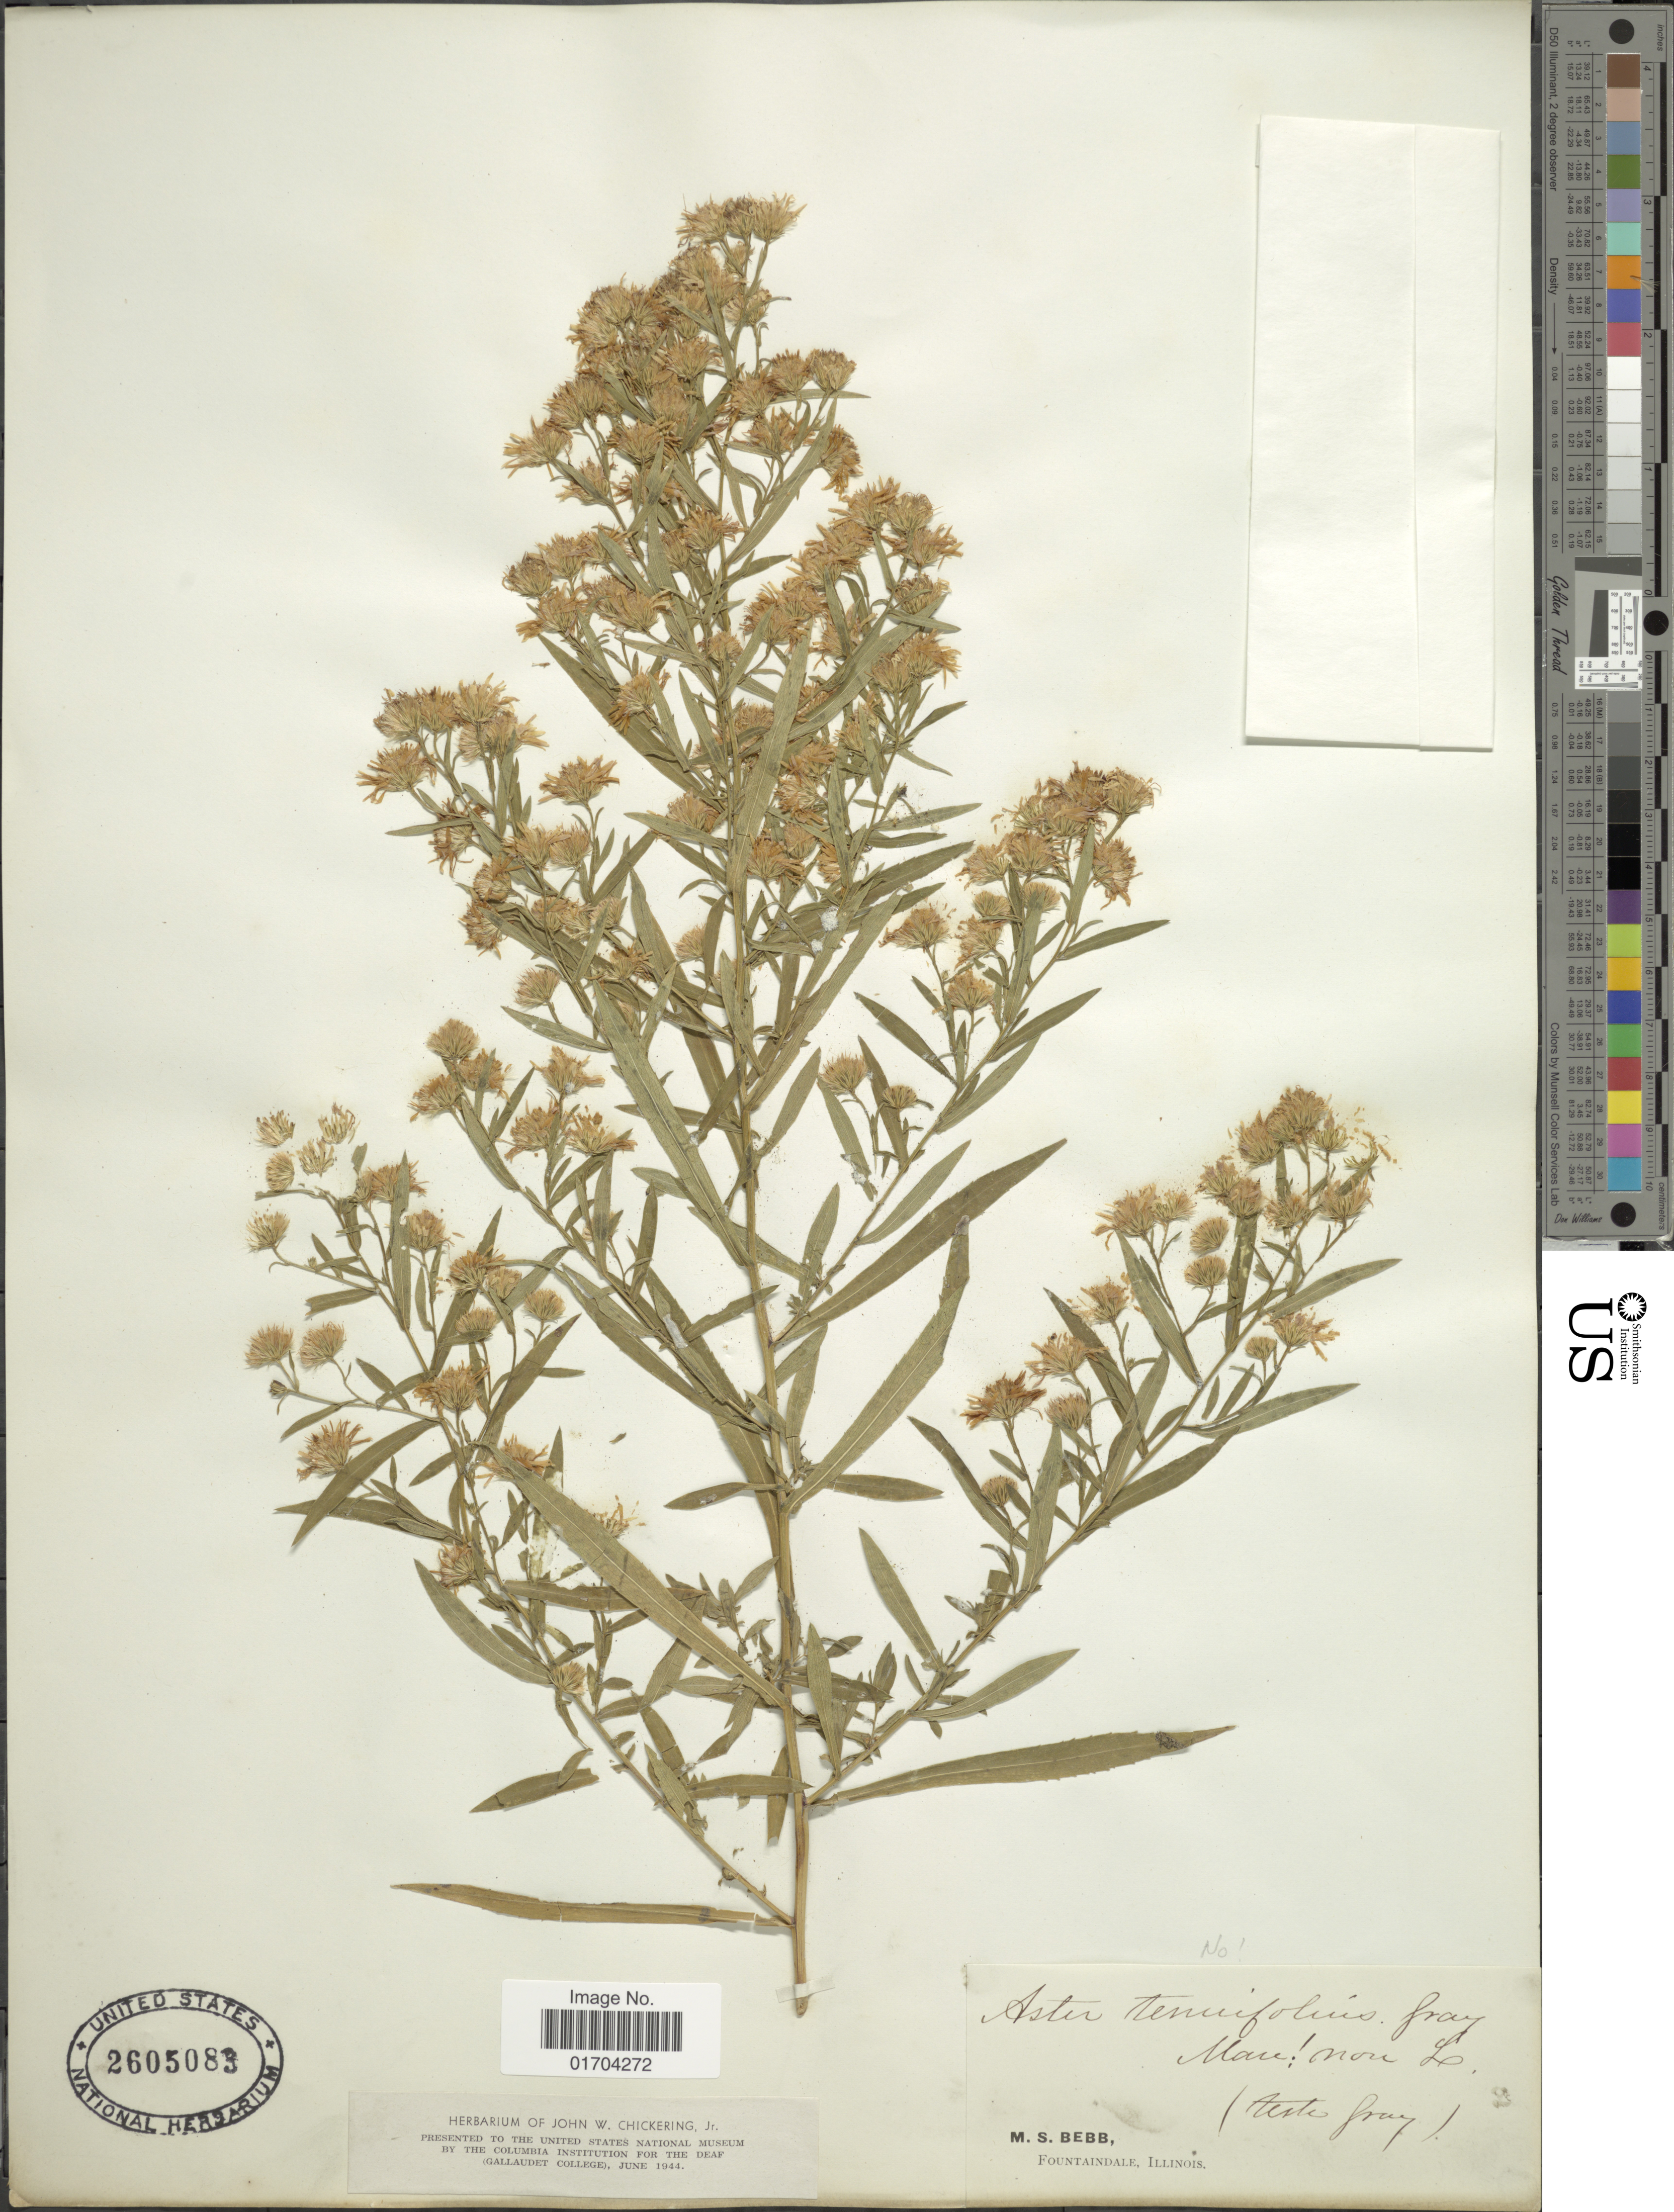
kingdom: Plantae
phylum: Tracheophyta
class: Magnoliopsida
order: Asterales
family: Asteraceae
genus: Symphyotrichum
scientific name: Symphyotrichum sp.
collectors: M. Bebb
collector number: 3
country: United States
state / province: Illinois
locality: Fountaindale.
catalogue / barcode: US 2605083